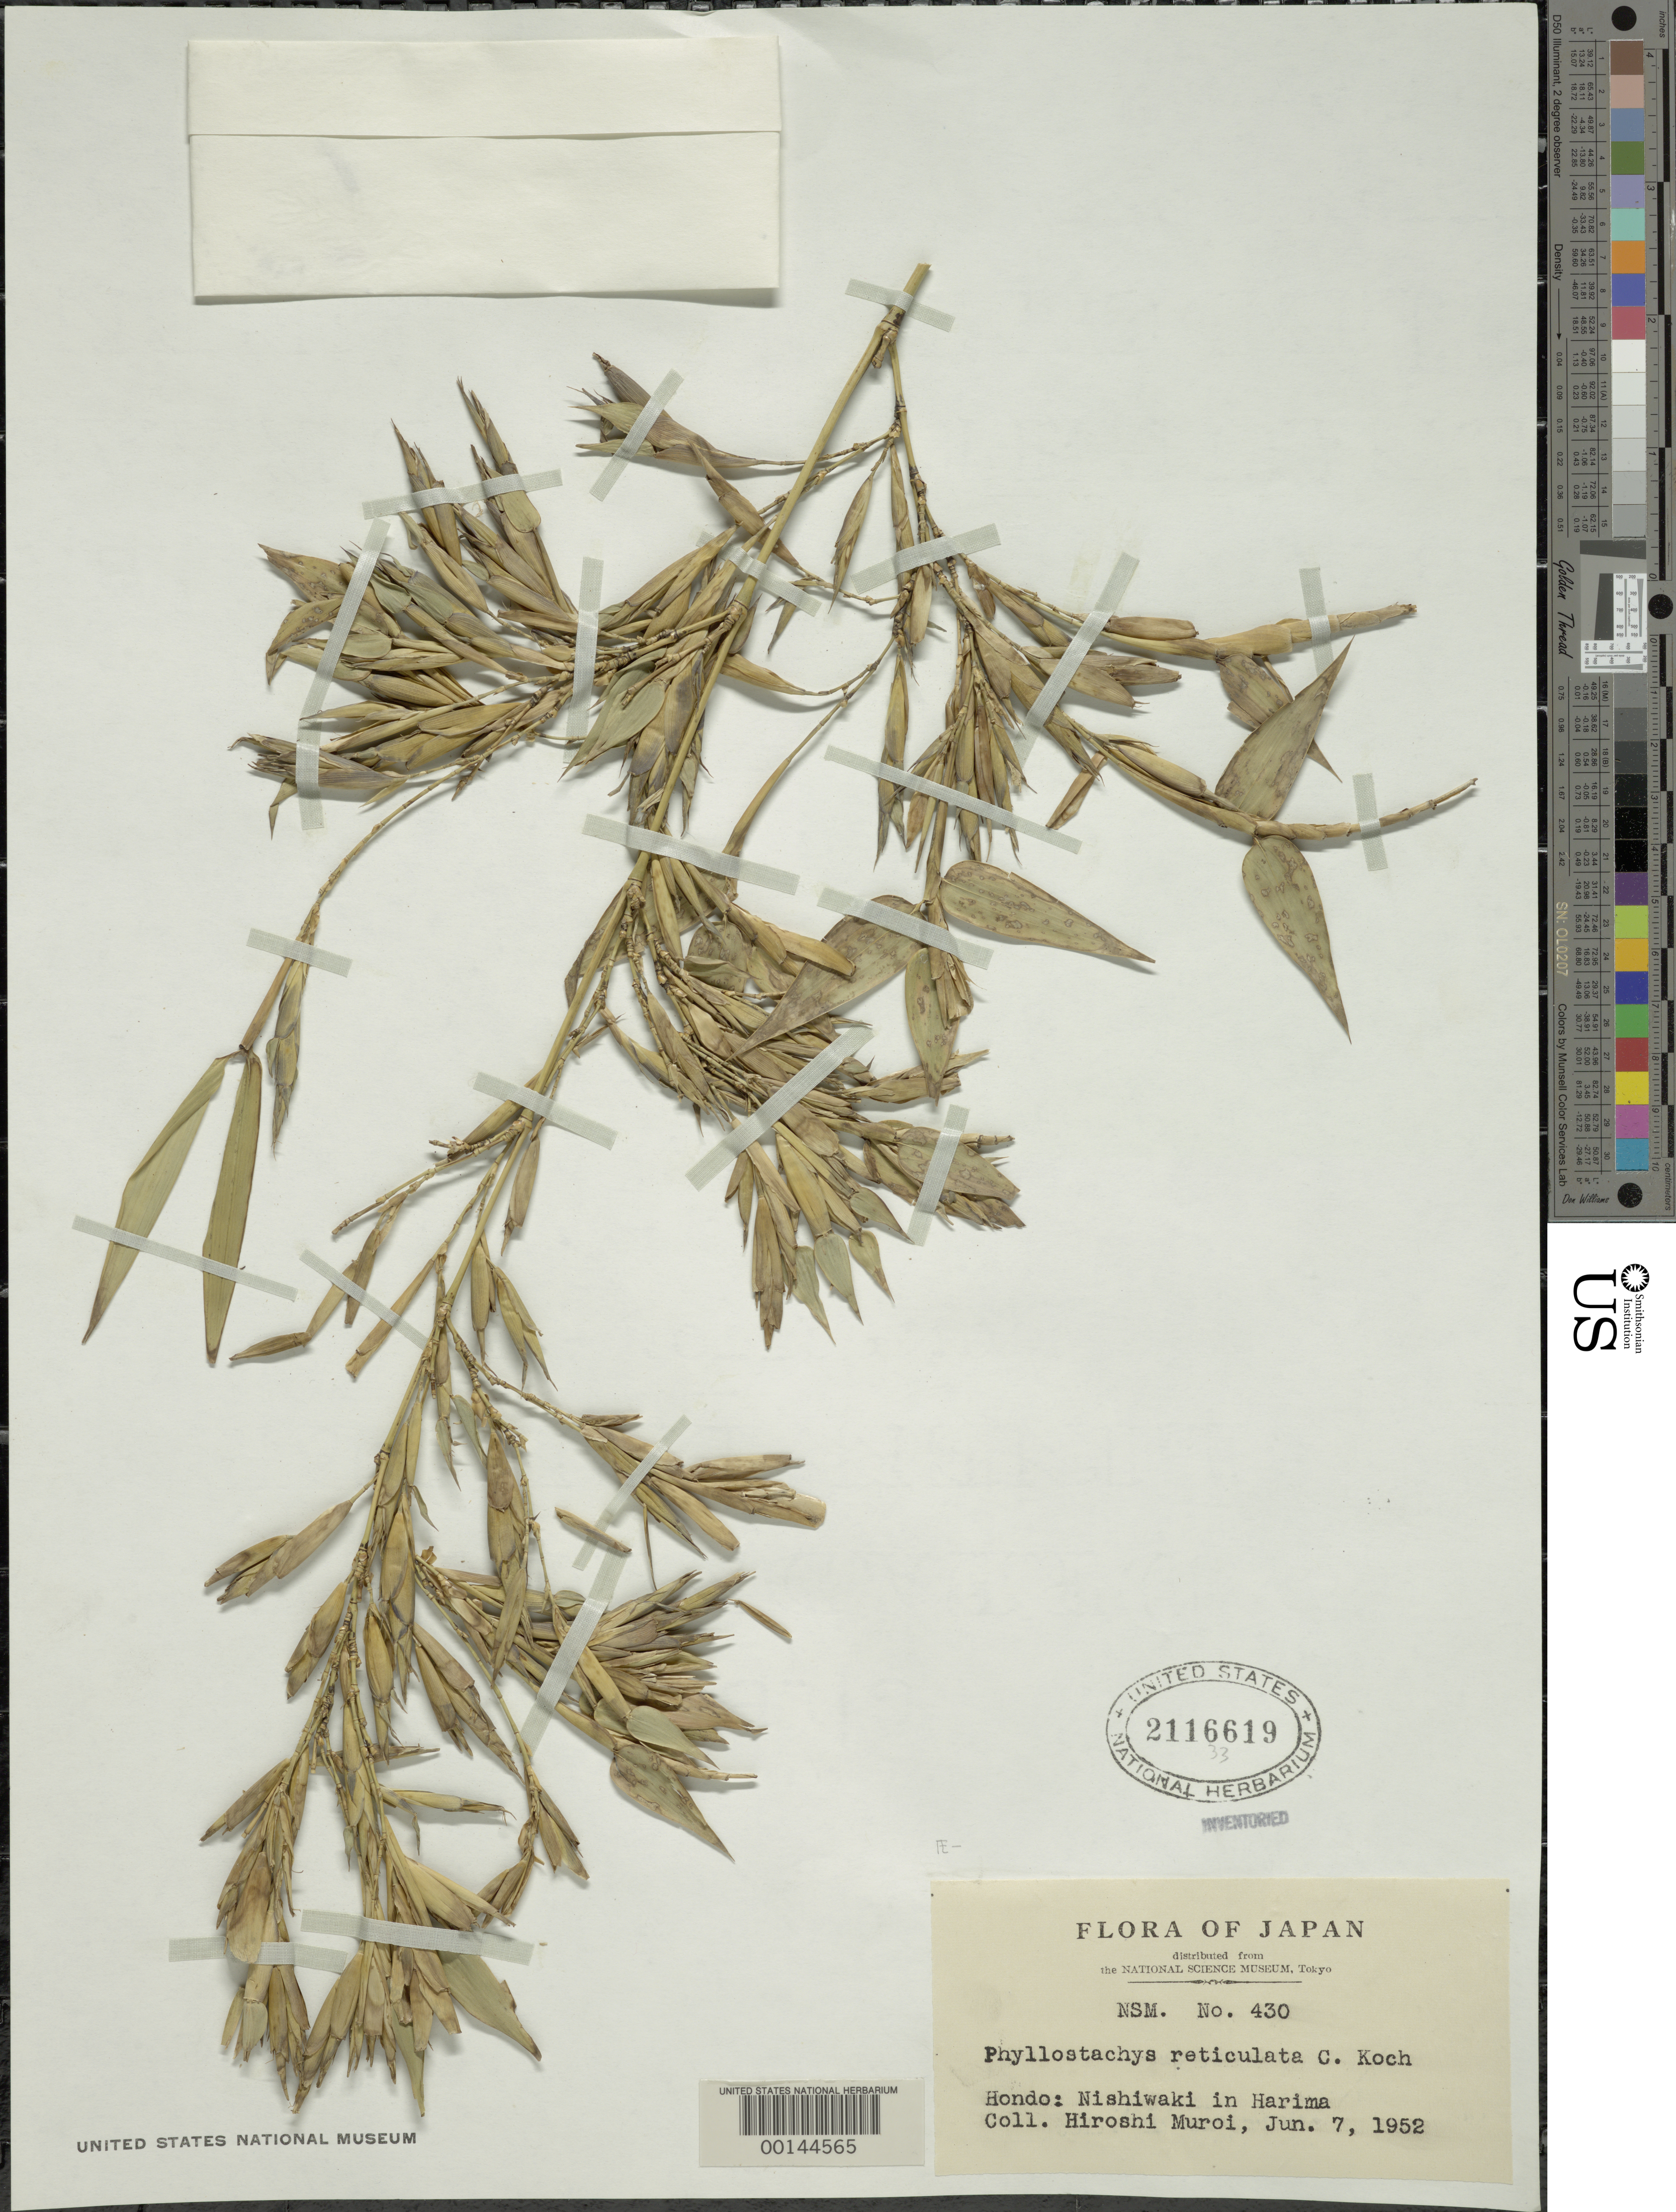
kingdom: Plantae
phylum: Tracheophyta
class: Liliopsida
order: Poales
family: Poaceae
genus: Phyllostachys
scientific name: Phyllostachys bambusoides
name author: Siebold & Zucc.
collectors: M. Hiroshi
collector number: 430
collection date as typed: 07 Jun 1952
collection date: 1952-06-07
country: Japan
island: Honshu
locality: Nishiwaki, harima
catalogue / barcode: US 2116619